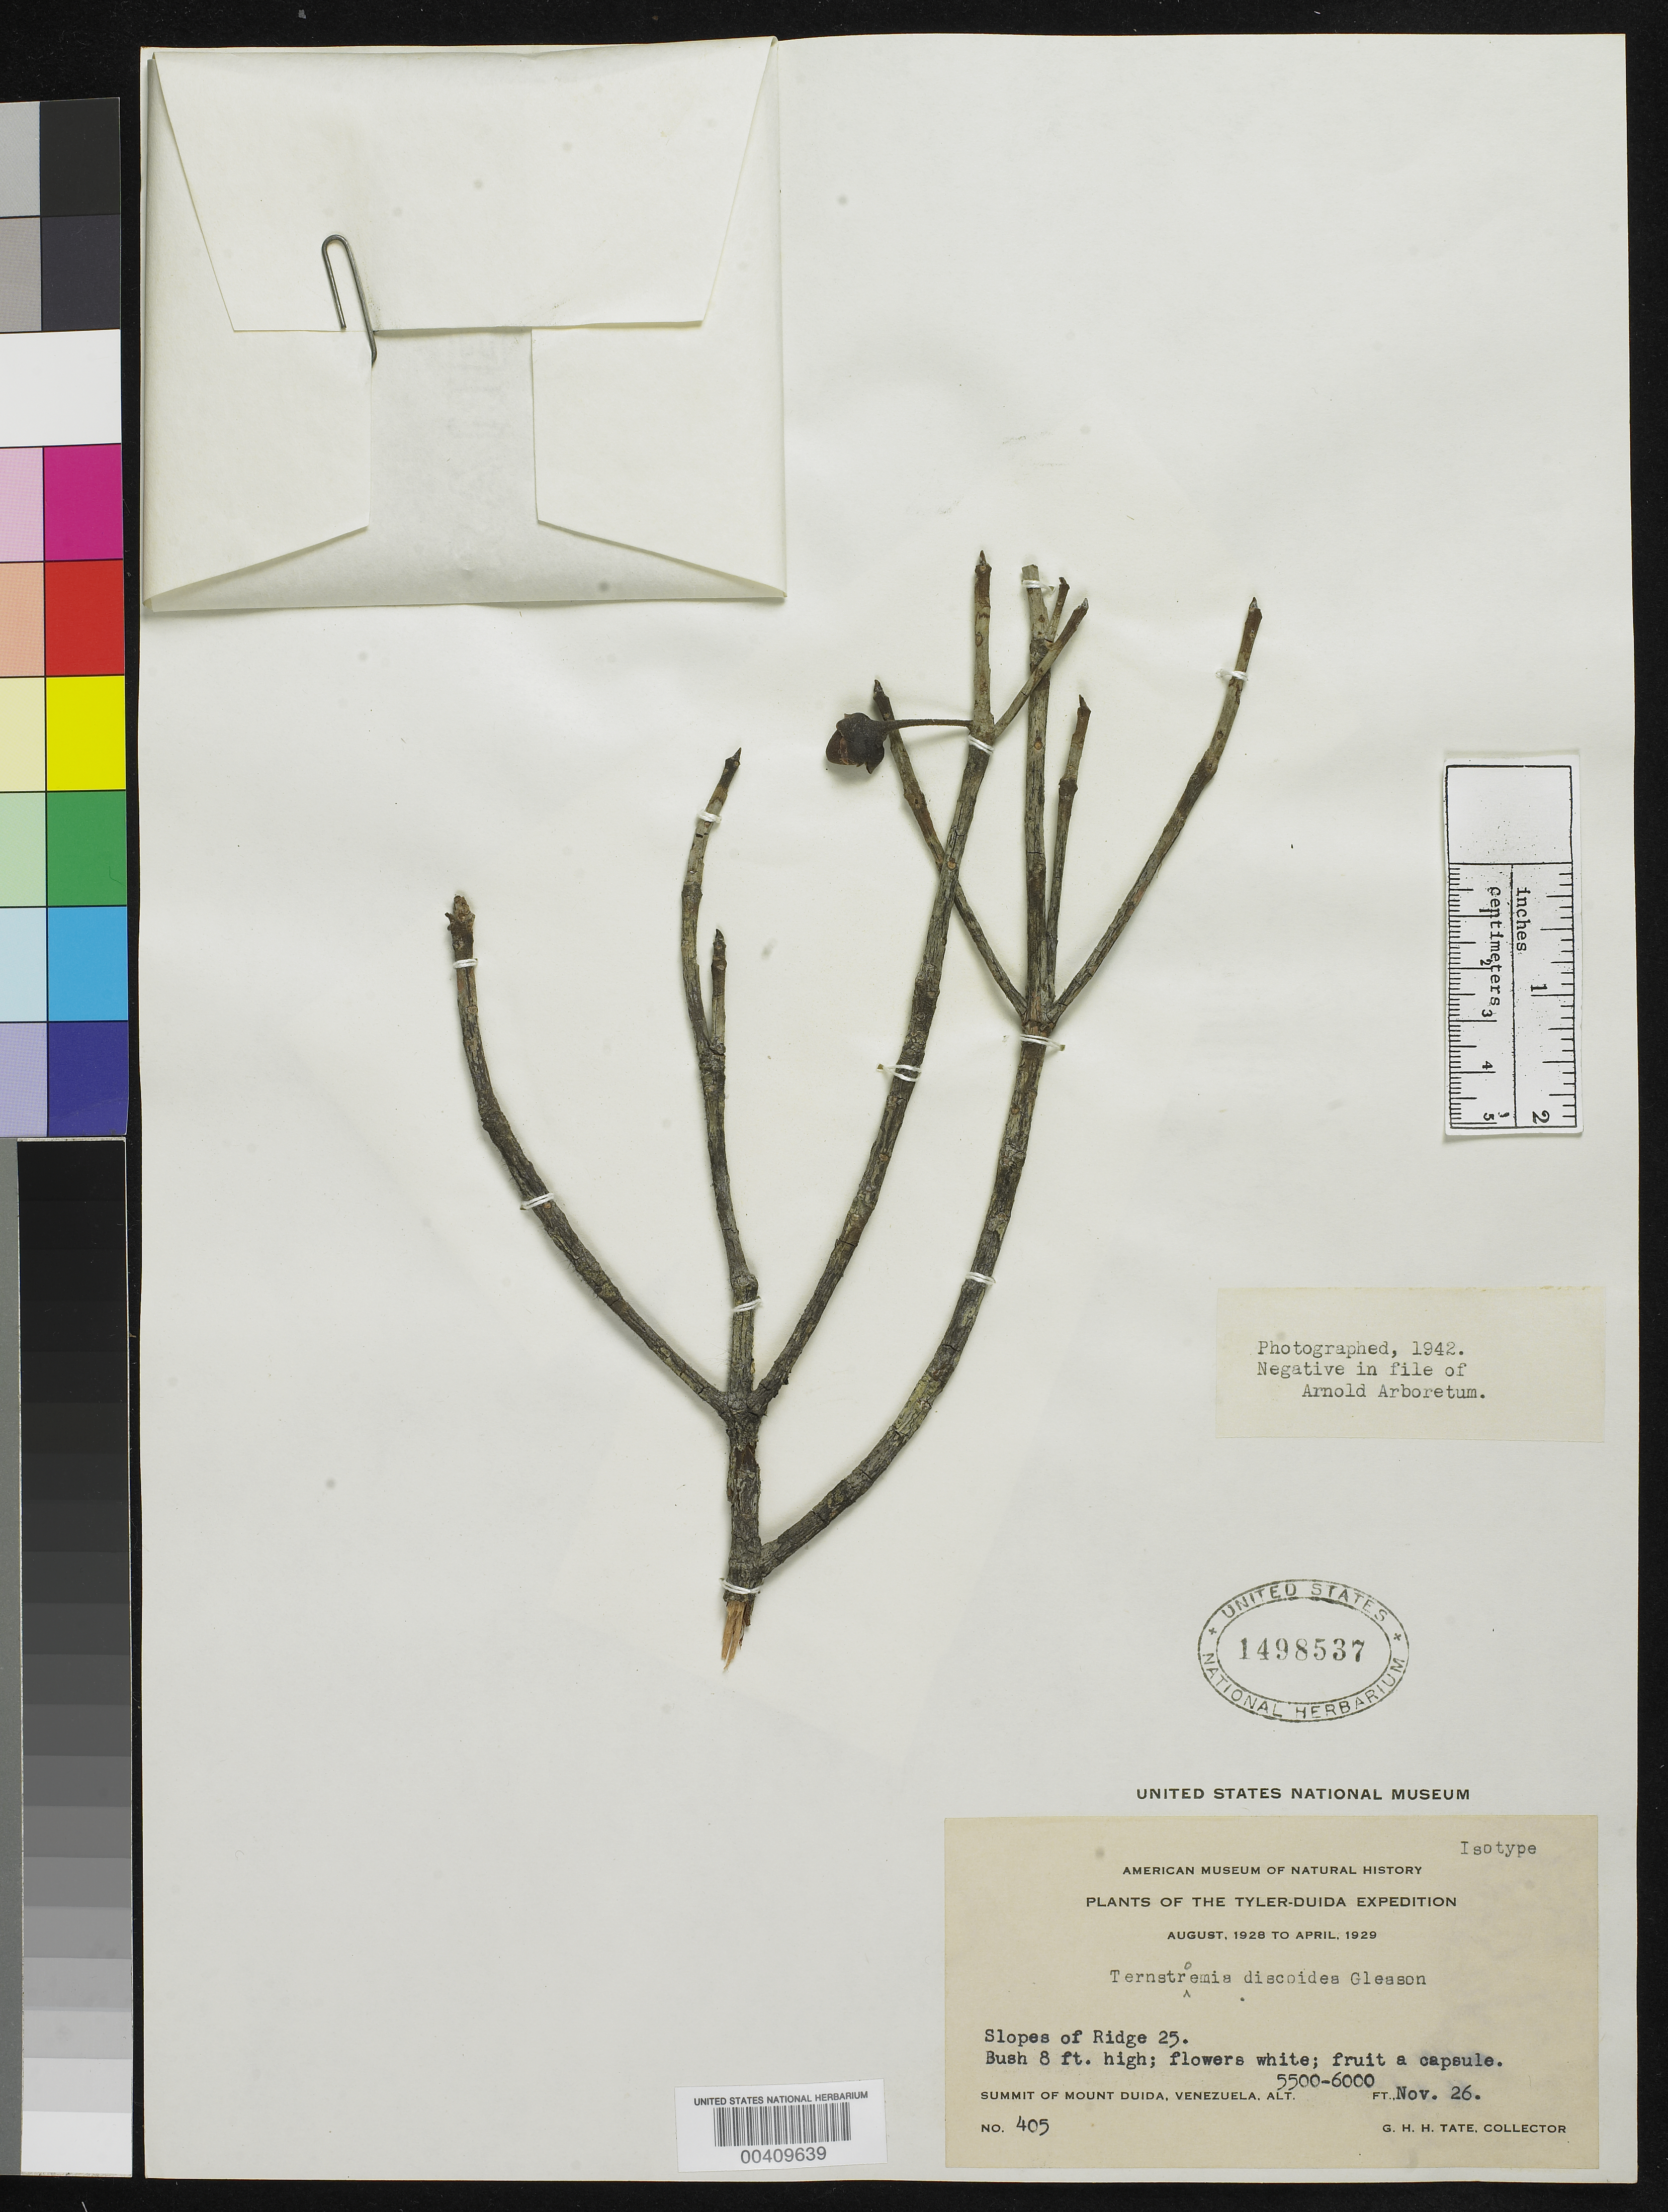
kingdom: Plantae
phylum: Tracheophyta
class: Magnoliopsida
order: Ericales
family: Pentaphylacaceae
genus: Ternstroemia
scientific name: Ternstroemia discoidea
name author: Gleason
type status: Isotype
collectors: G. H. H.Tate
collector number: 405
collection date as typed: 26 Nov 1928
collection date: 1928-11-26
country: Venezuela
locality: Mount Duida.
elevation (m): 1676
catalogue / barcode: US 1498537